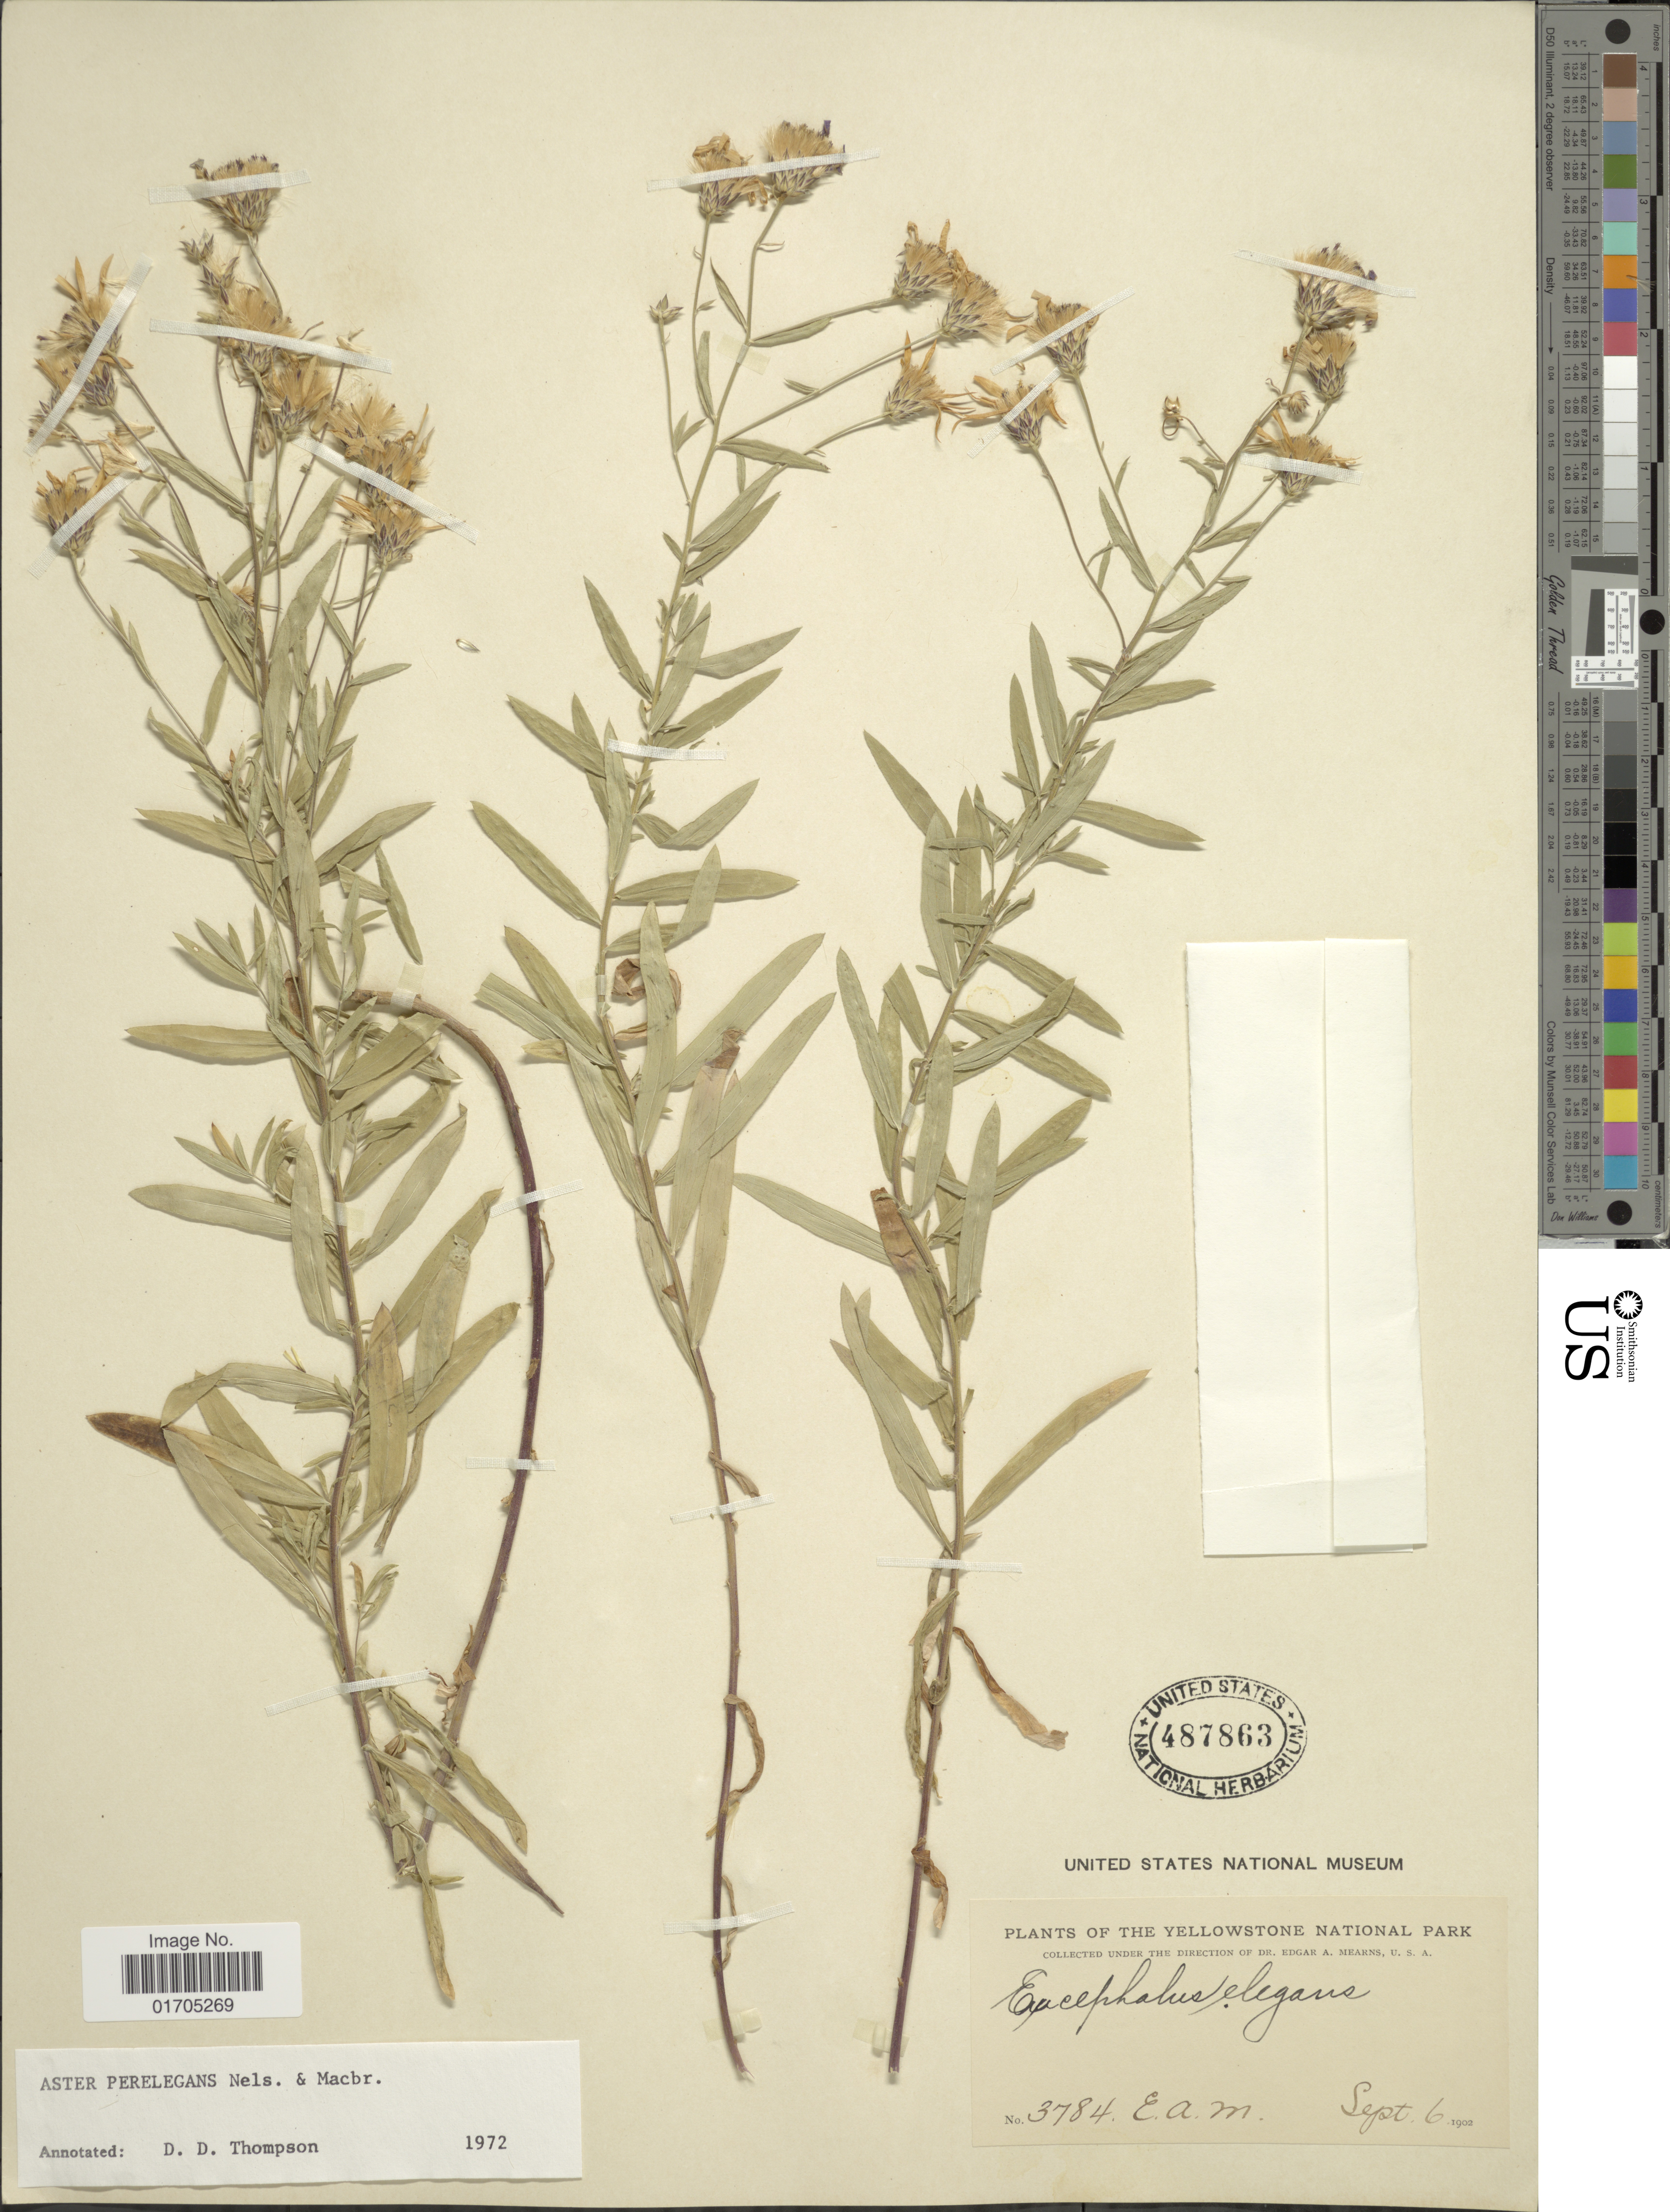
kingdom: Plantae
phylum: Tracheophyta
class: Magnoliopsida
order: Asterales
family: Asteraceae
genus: Eucephalus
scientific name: Eucephalus elegans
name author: Nutt.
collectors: E. A. Mearns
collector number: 3784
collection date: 1902-09-06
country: United States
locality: Yellowstone National Park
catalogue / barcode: US 487863